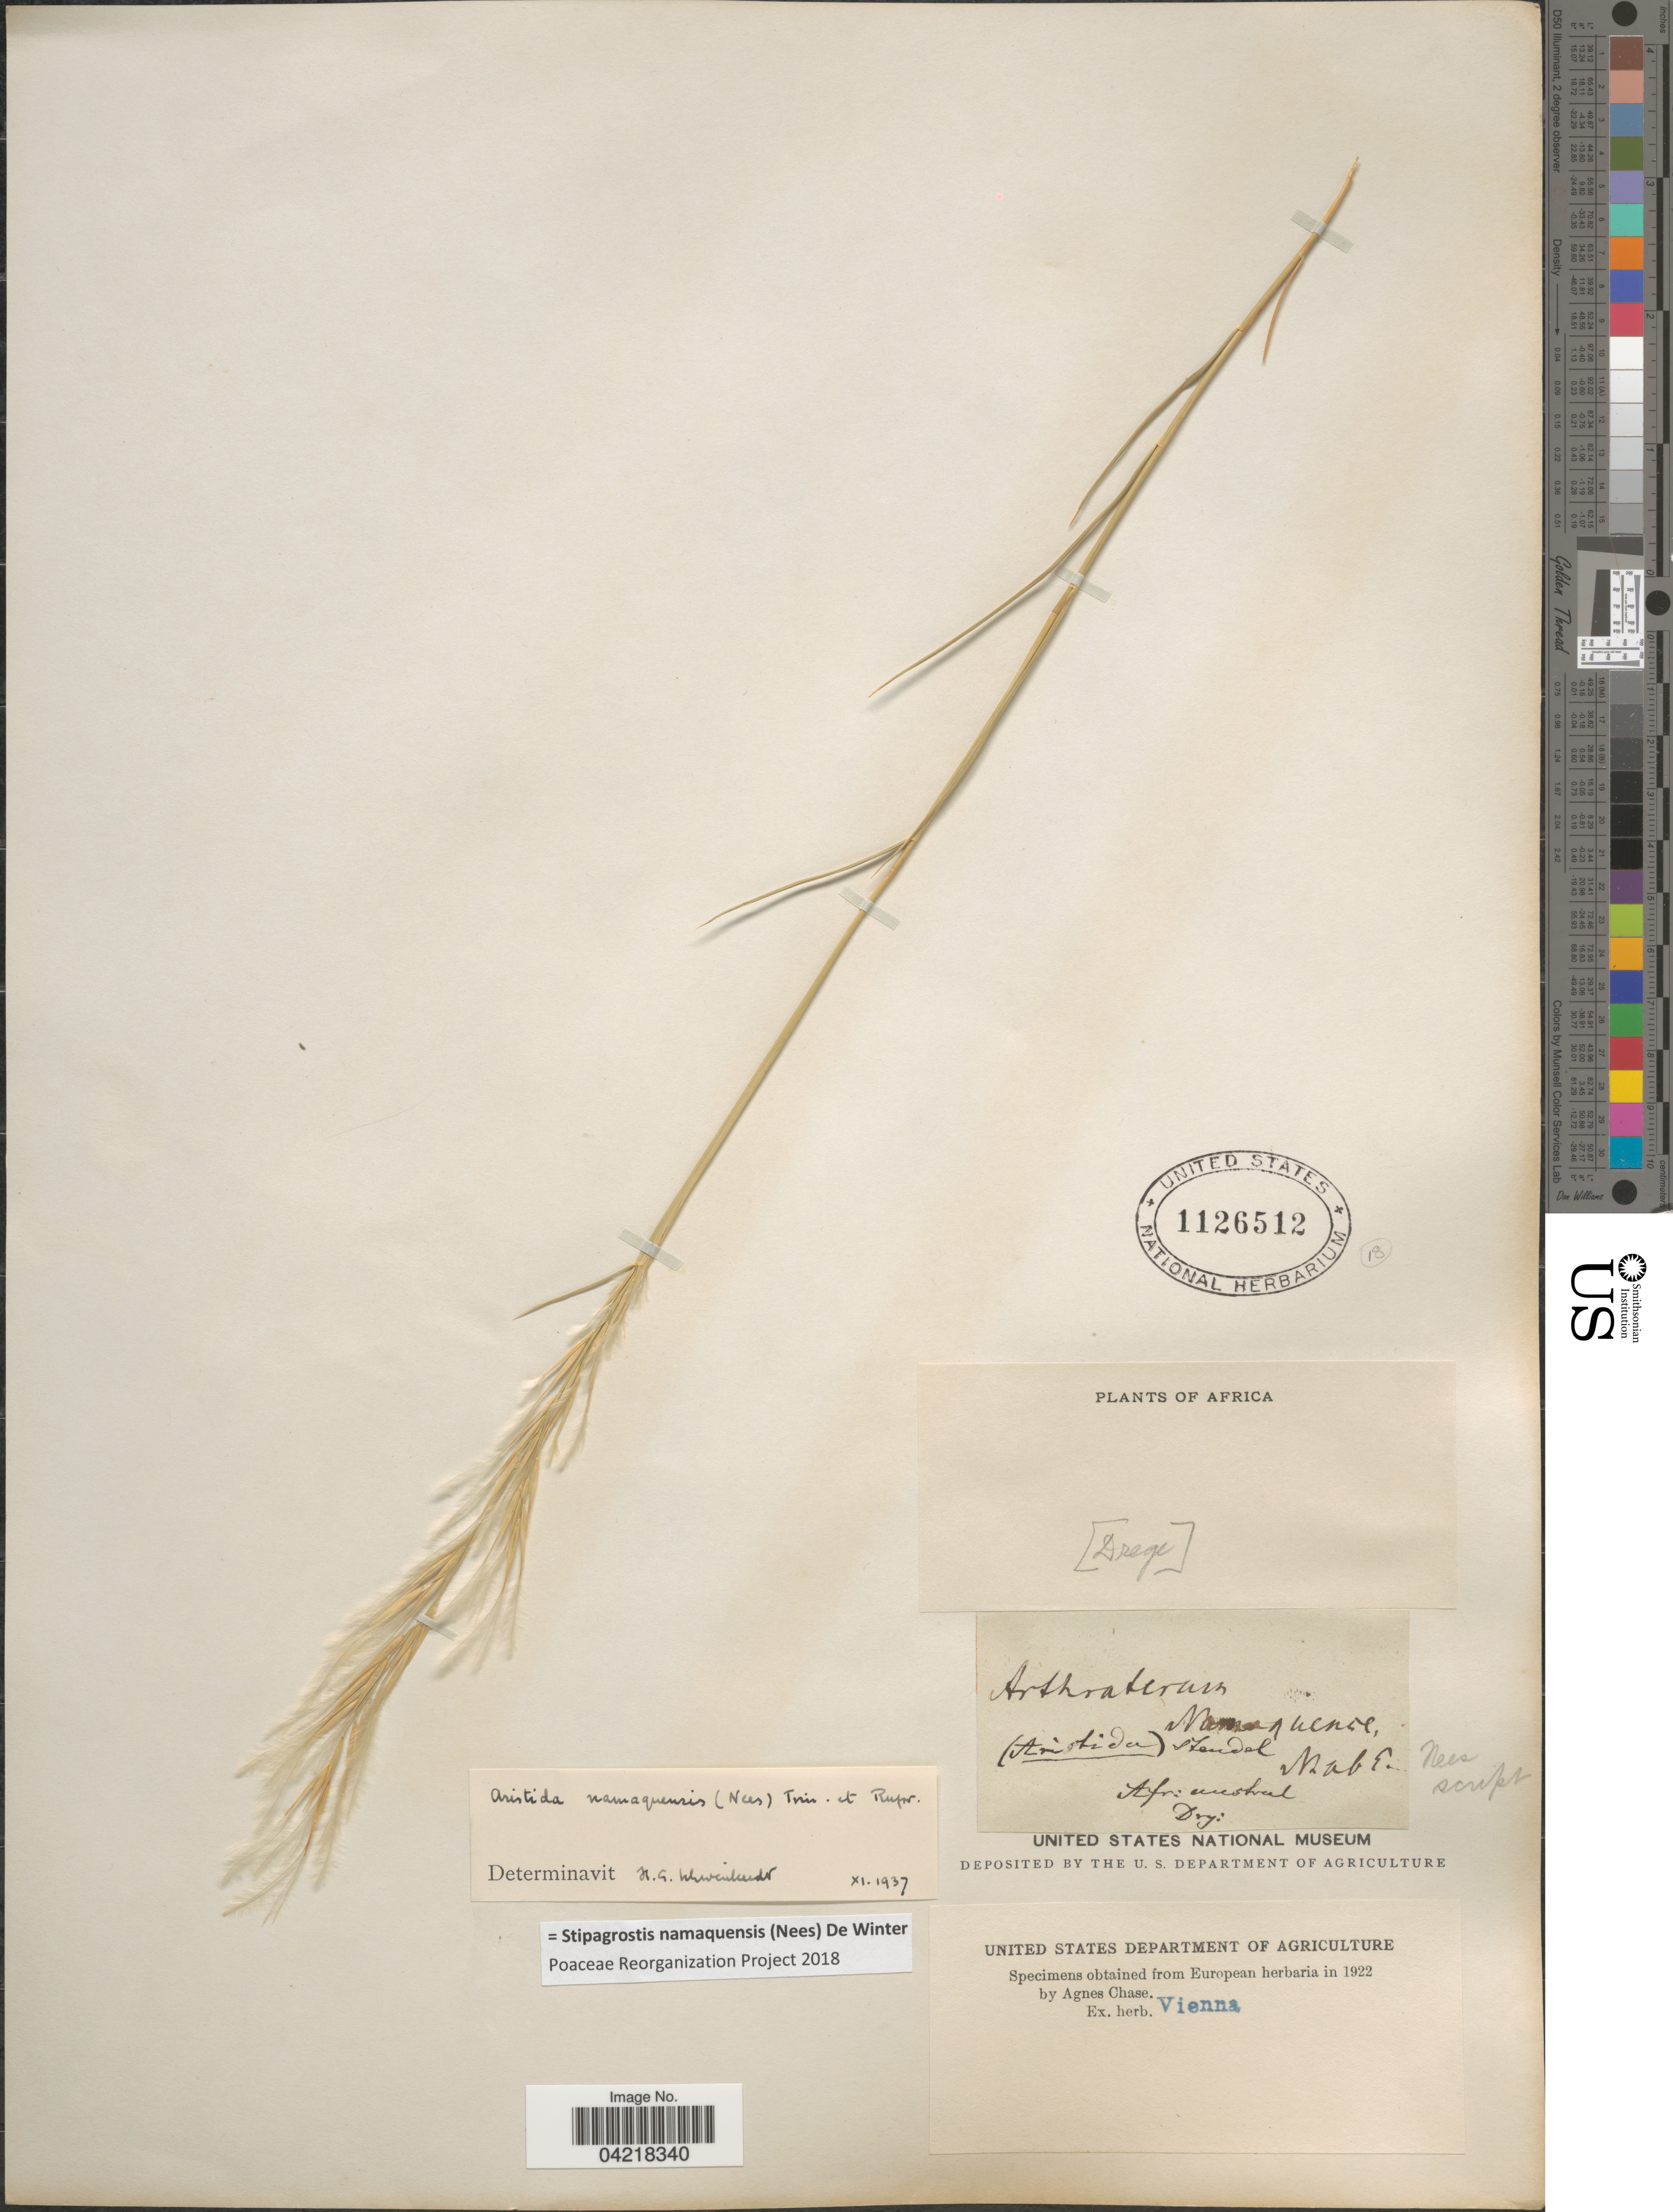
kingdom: Plantae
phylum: Tracheophyta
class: Liliopsida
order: Poales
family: Poaceae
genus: Stipagrostis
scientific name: Stipagrostis namaquensis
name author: (Nees) De Winter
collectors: Drege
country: South Africa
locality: Africa: austral.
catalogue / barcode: US 1126512